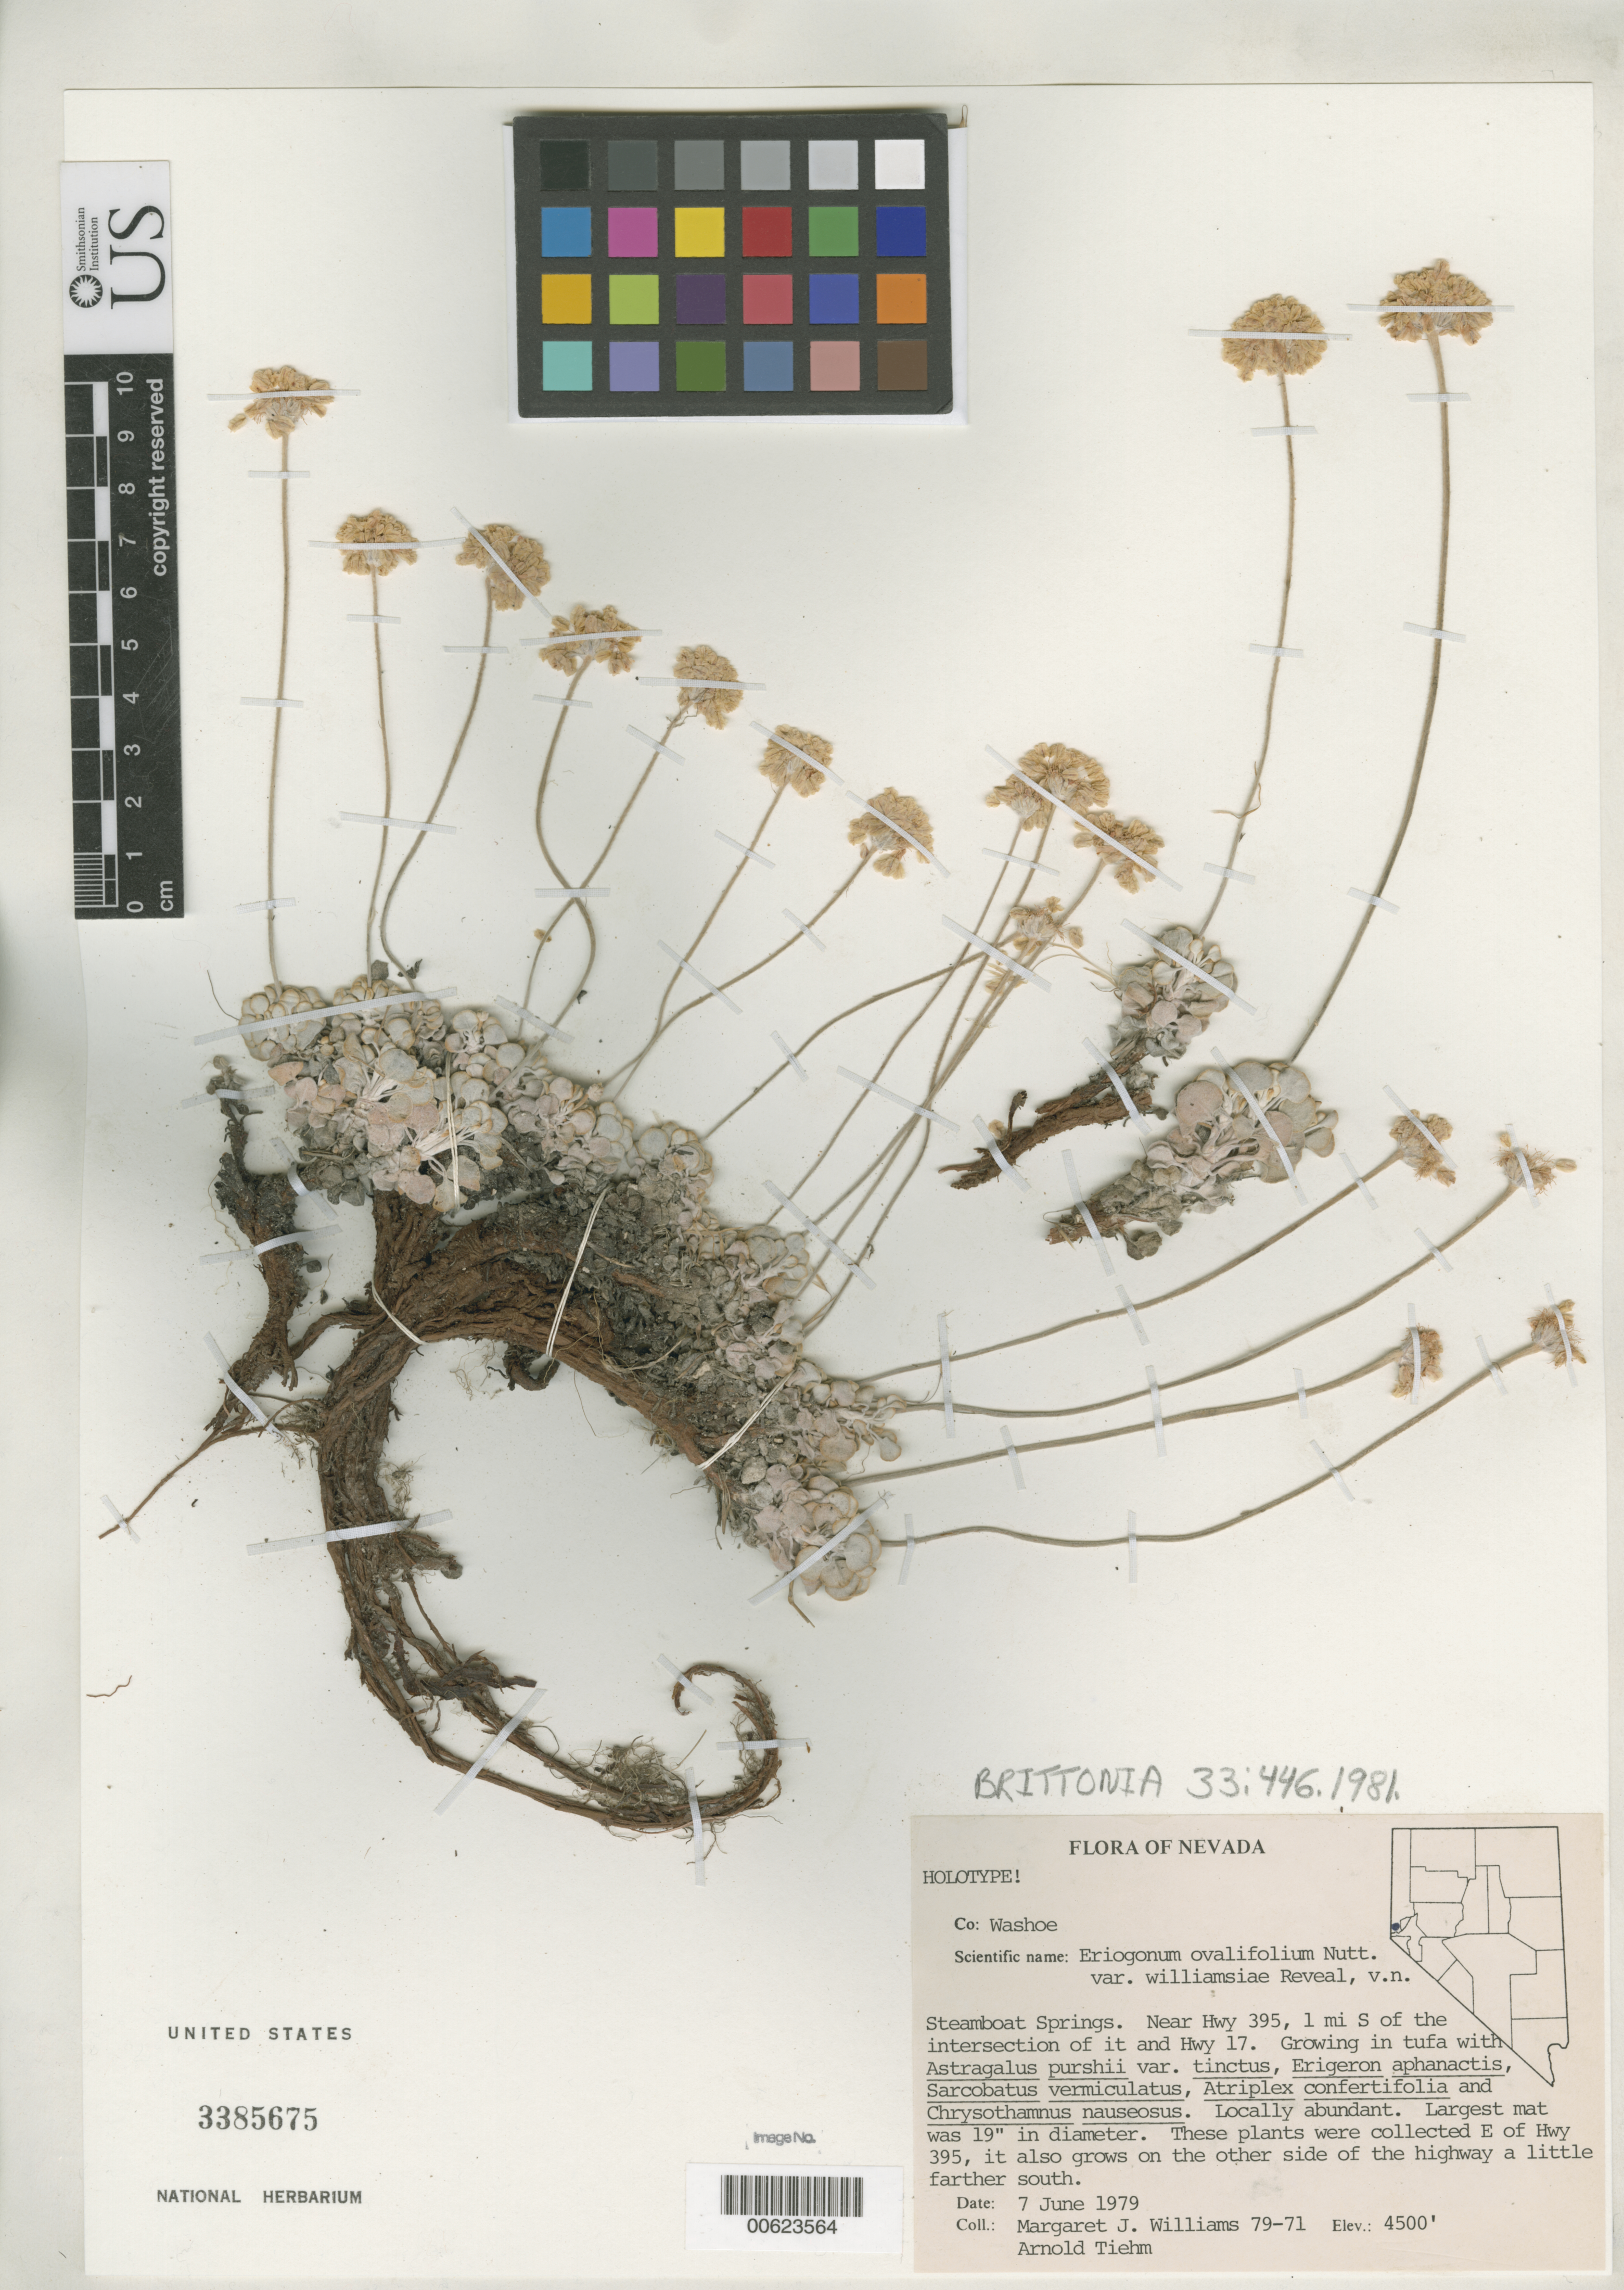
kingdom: Plantae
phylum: Tracheophyta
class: Magnoliopsida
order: Caryophyllales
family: Polygonaceae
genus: Eriogonum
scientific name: Eriogonum ovalifolium var. williamsiae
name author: Reveal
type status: Holotype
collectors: M. J. Williams & A. Tiehm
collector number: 79-71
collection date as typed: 07 Jun 1979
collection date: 1979-06-07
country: United States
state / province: Nevada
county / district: Washoe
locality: Steamboat Springs, near Hwy 395, 1 mi S of intersection of it & Hwy 17.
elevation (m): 1664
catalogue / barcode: US 3385675